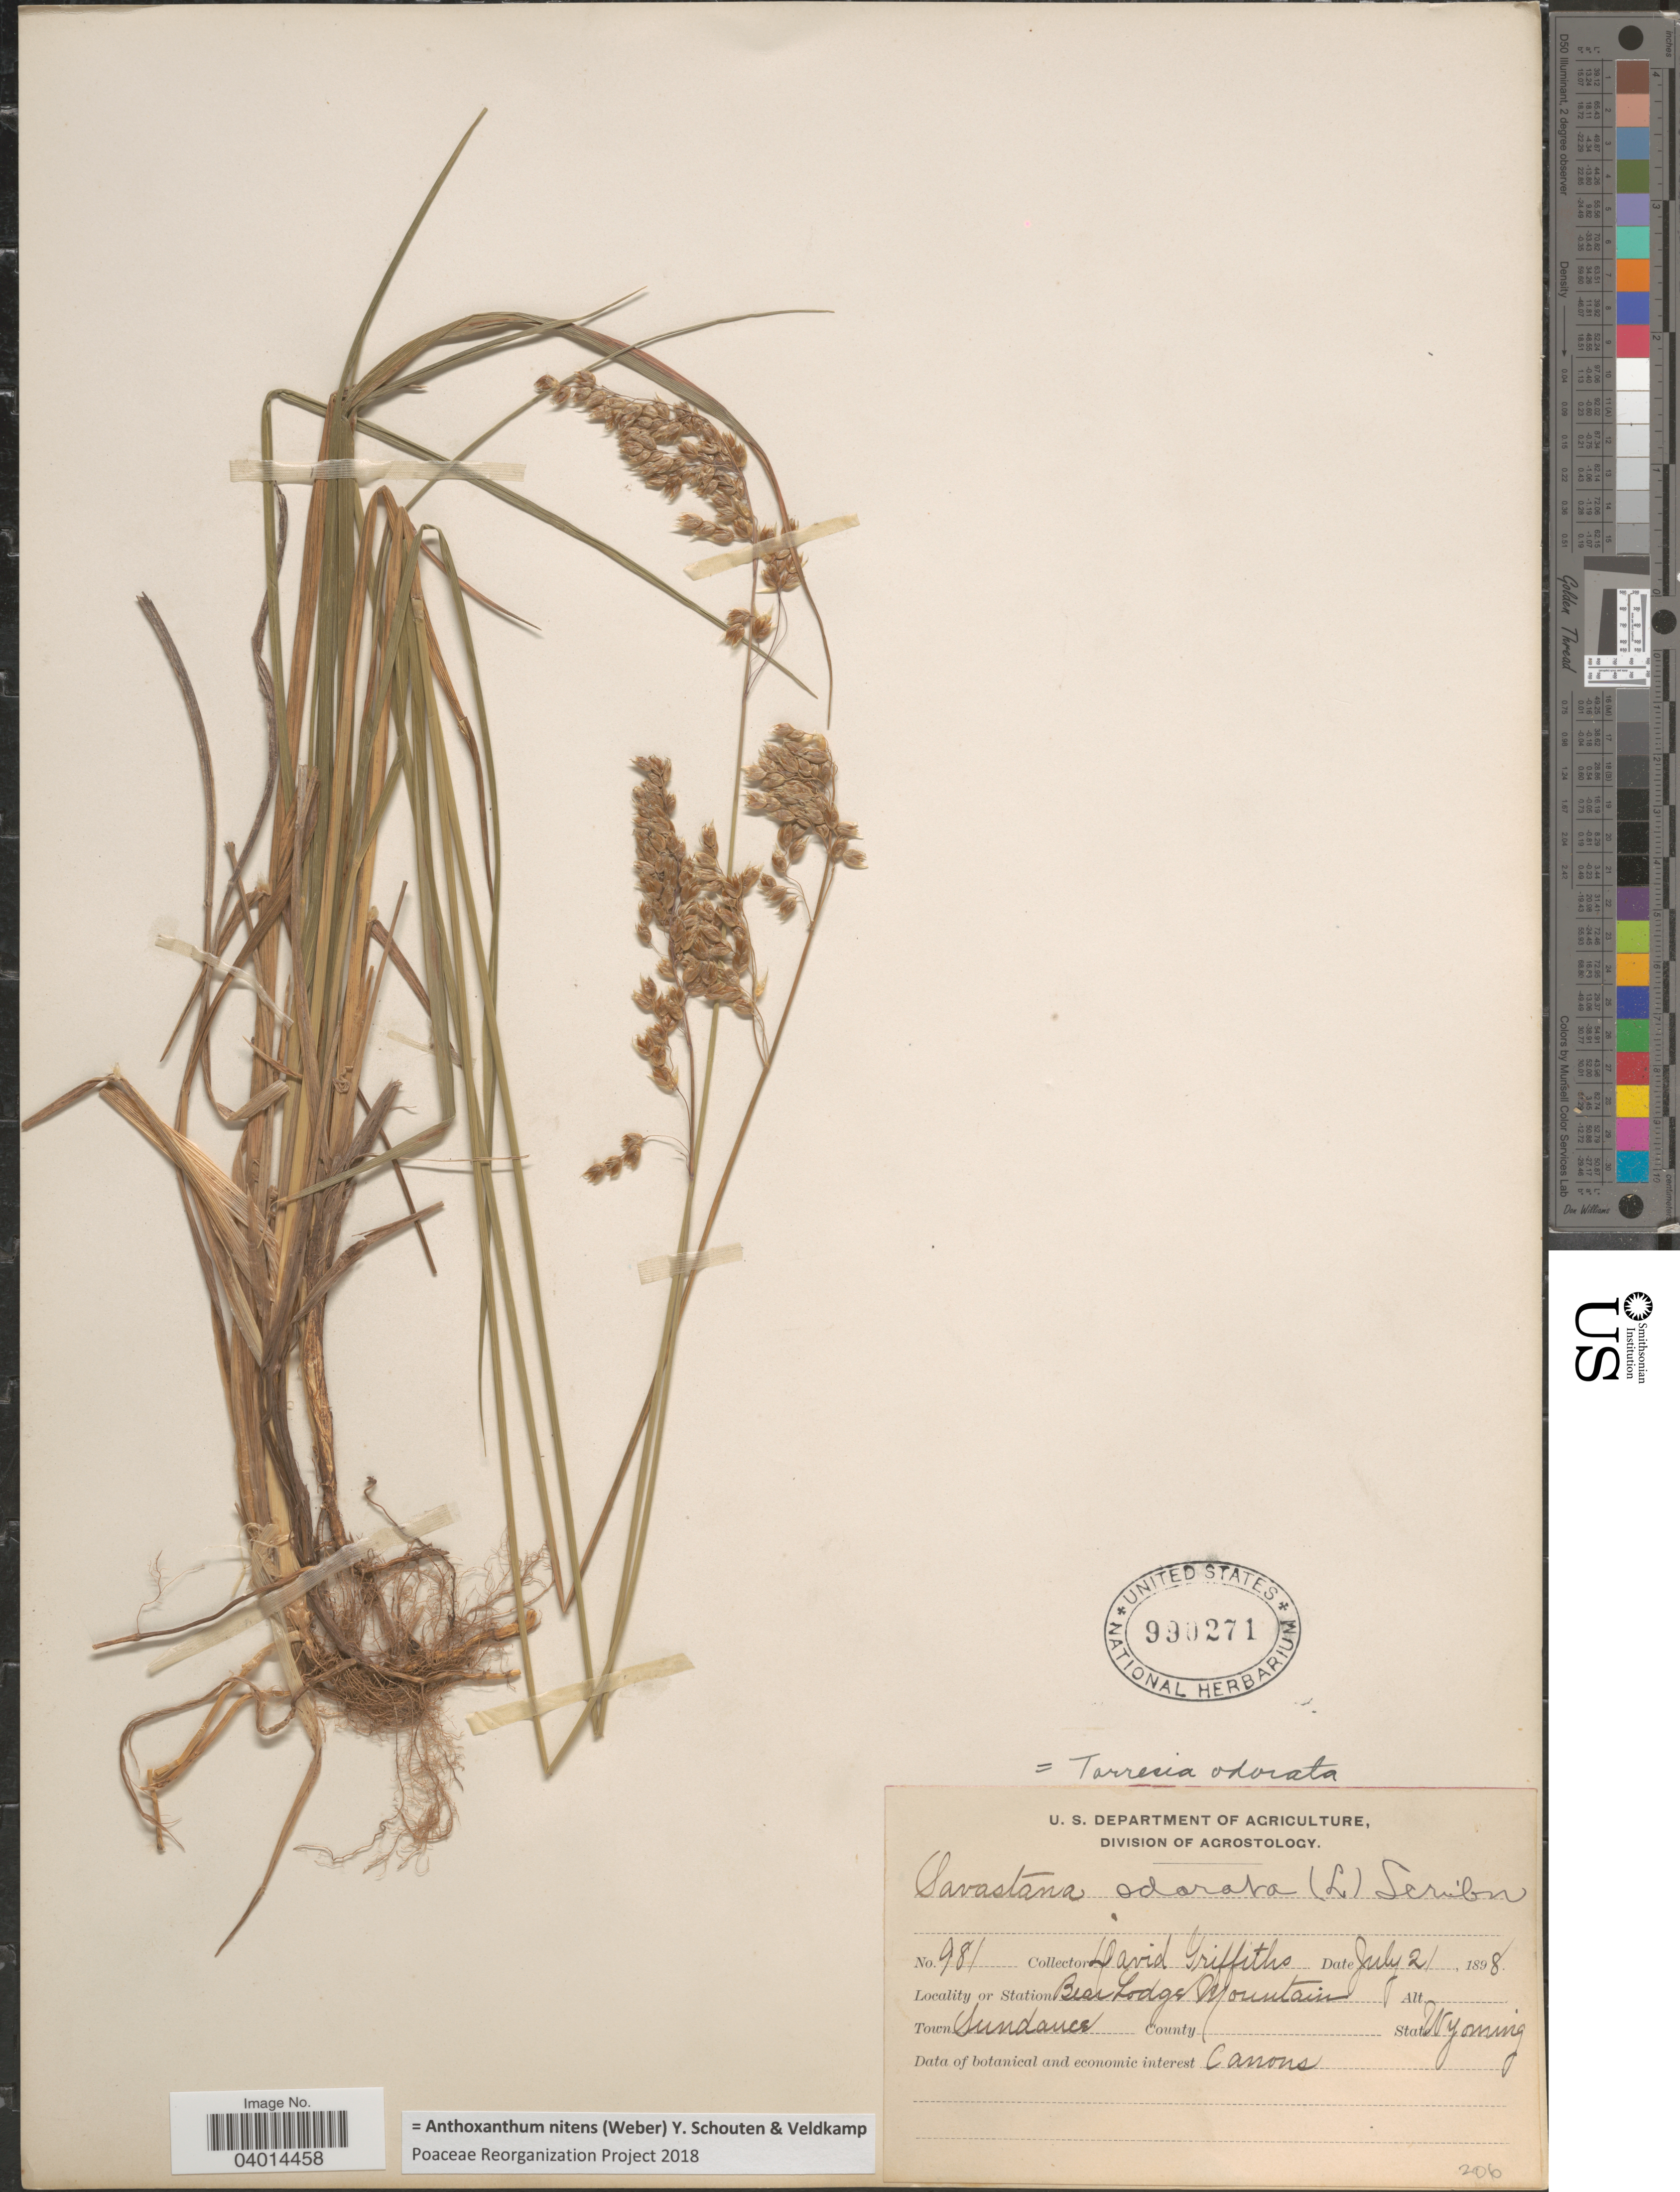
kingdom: Plantae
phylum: Tracheophyta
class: Liliopsida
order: Poales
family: Poaceae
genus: Anthoxanthum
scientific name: Anthoxanthum nitens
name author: (G.H. Weber) R.T.A. Schouten & Veldkamp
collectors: D. Griffiths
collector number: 981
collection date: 1898-07-21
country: United States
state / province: Wyoming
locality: Bear Lodge Mountain. Town Sundance.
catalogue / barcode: US 990271